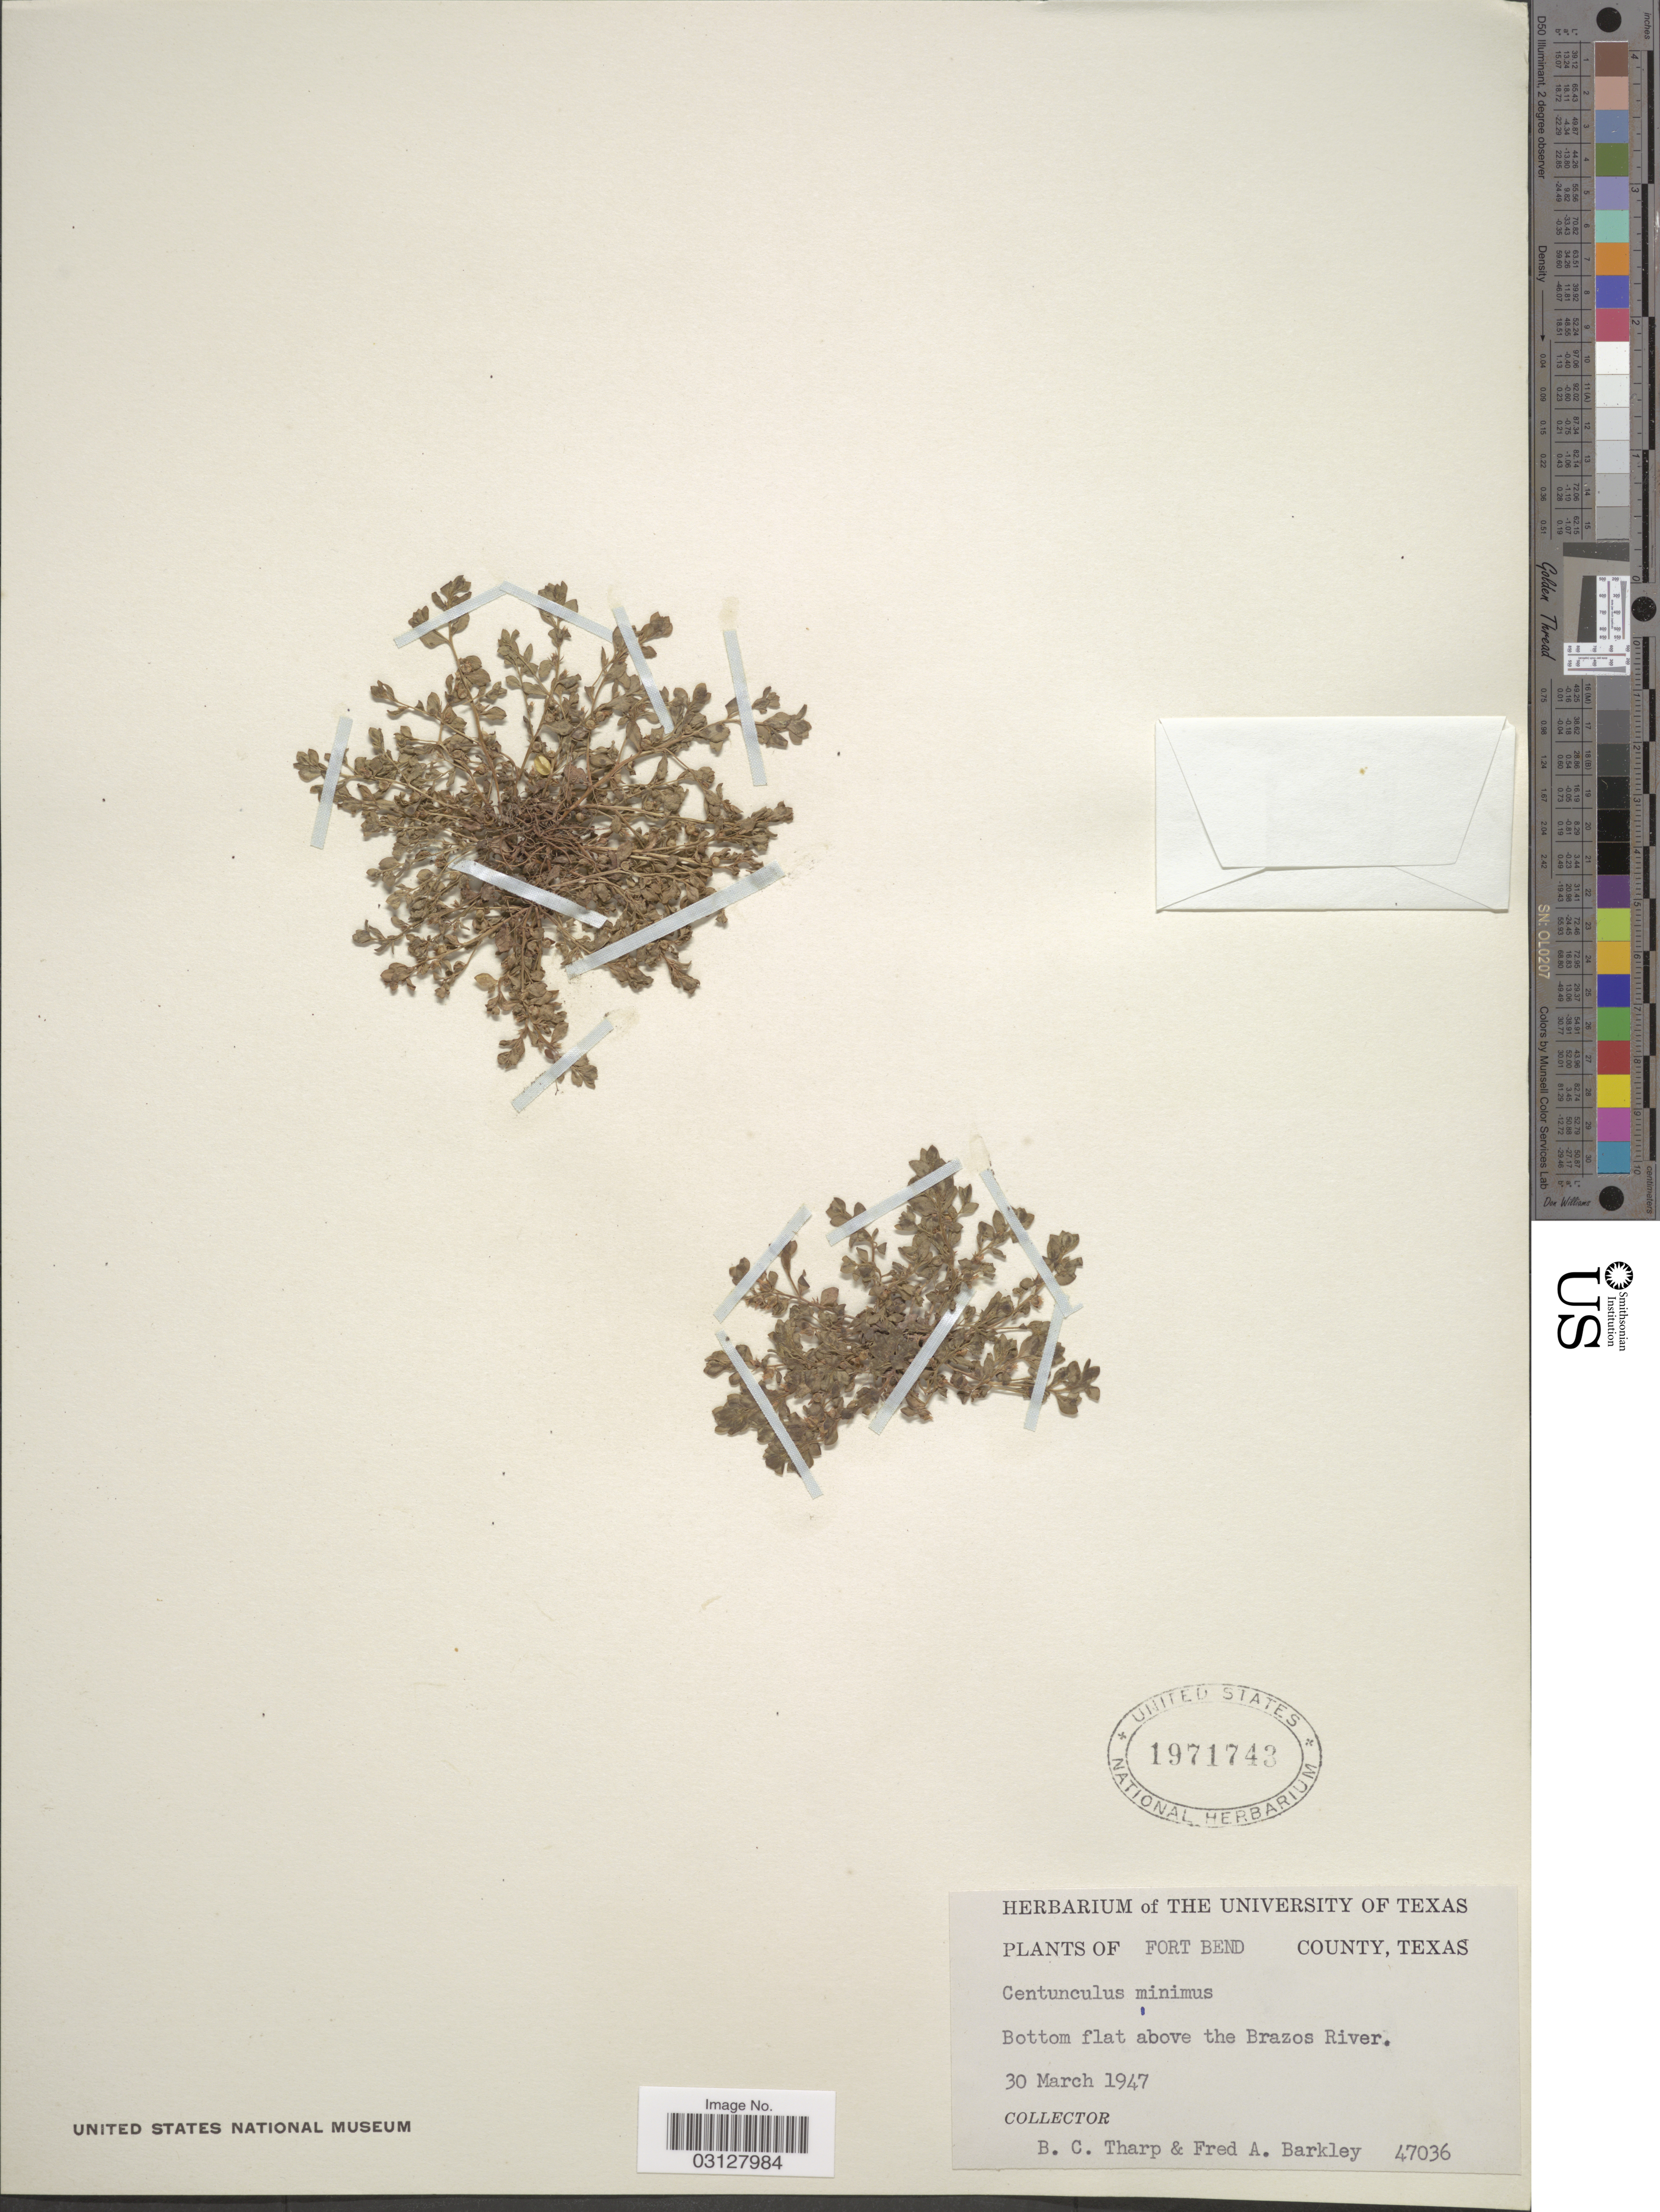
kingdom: Plantae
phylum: Tracheophyta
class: Magnoliopsida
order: Ericales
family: Primulaceae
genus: Centunculus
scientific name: Centunculus minimus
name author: L.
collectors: B. C. Tharp & F. A. Barkley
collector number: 47036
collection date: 1947-03-30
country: United States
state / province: Texas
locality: Fort Bend County. Bottom flat above the Brazos River.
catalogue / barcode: US 1971743